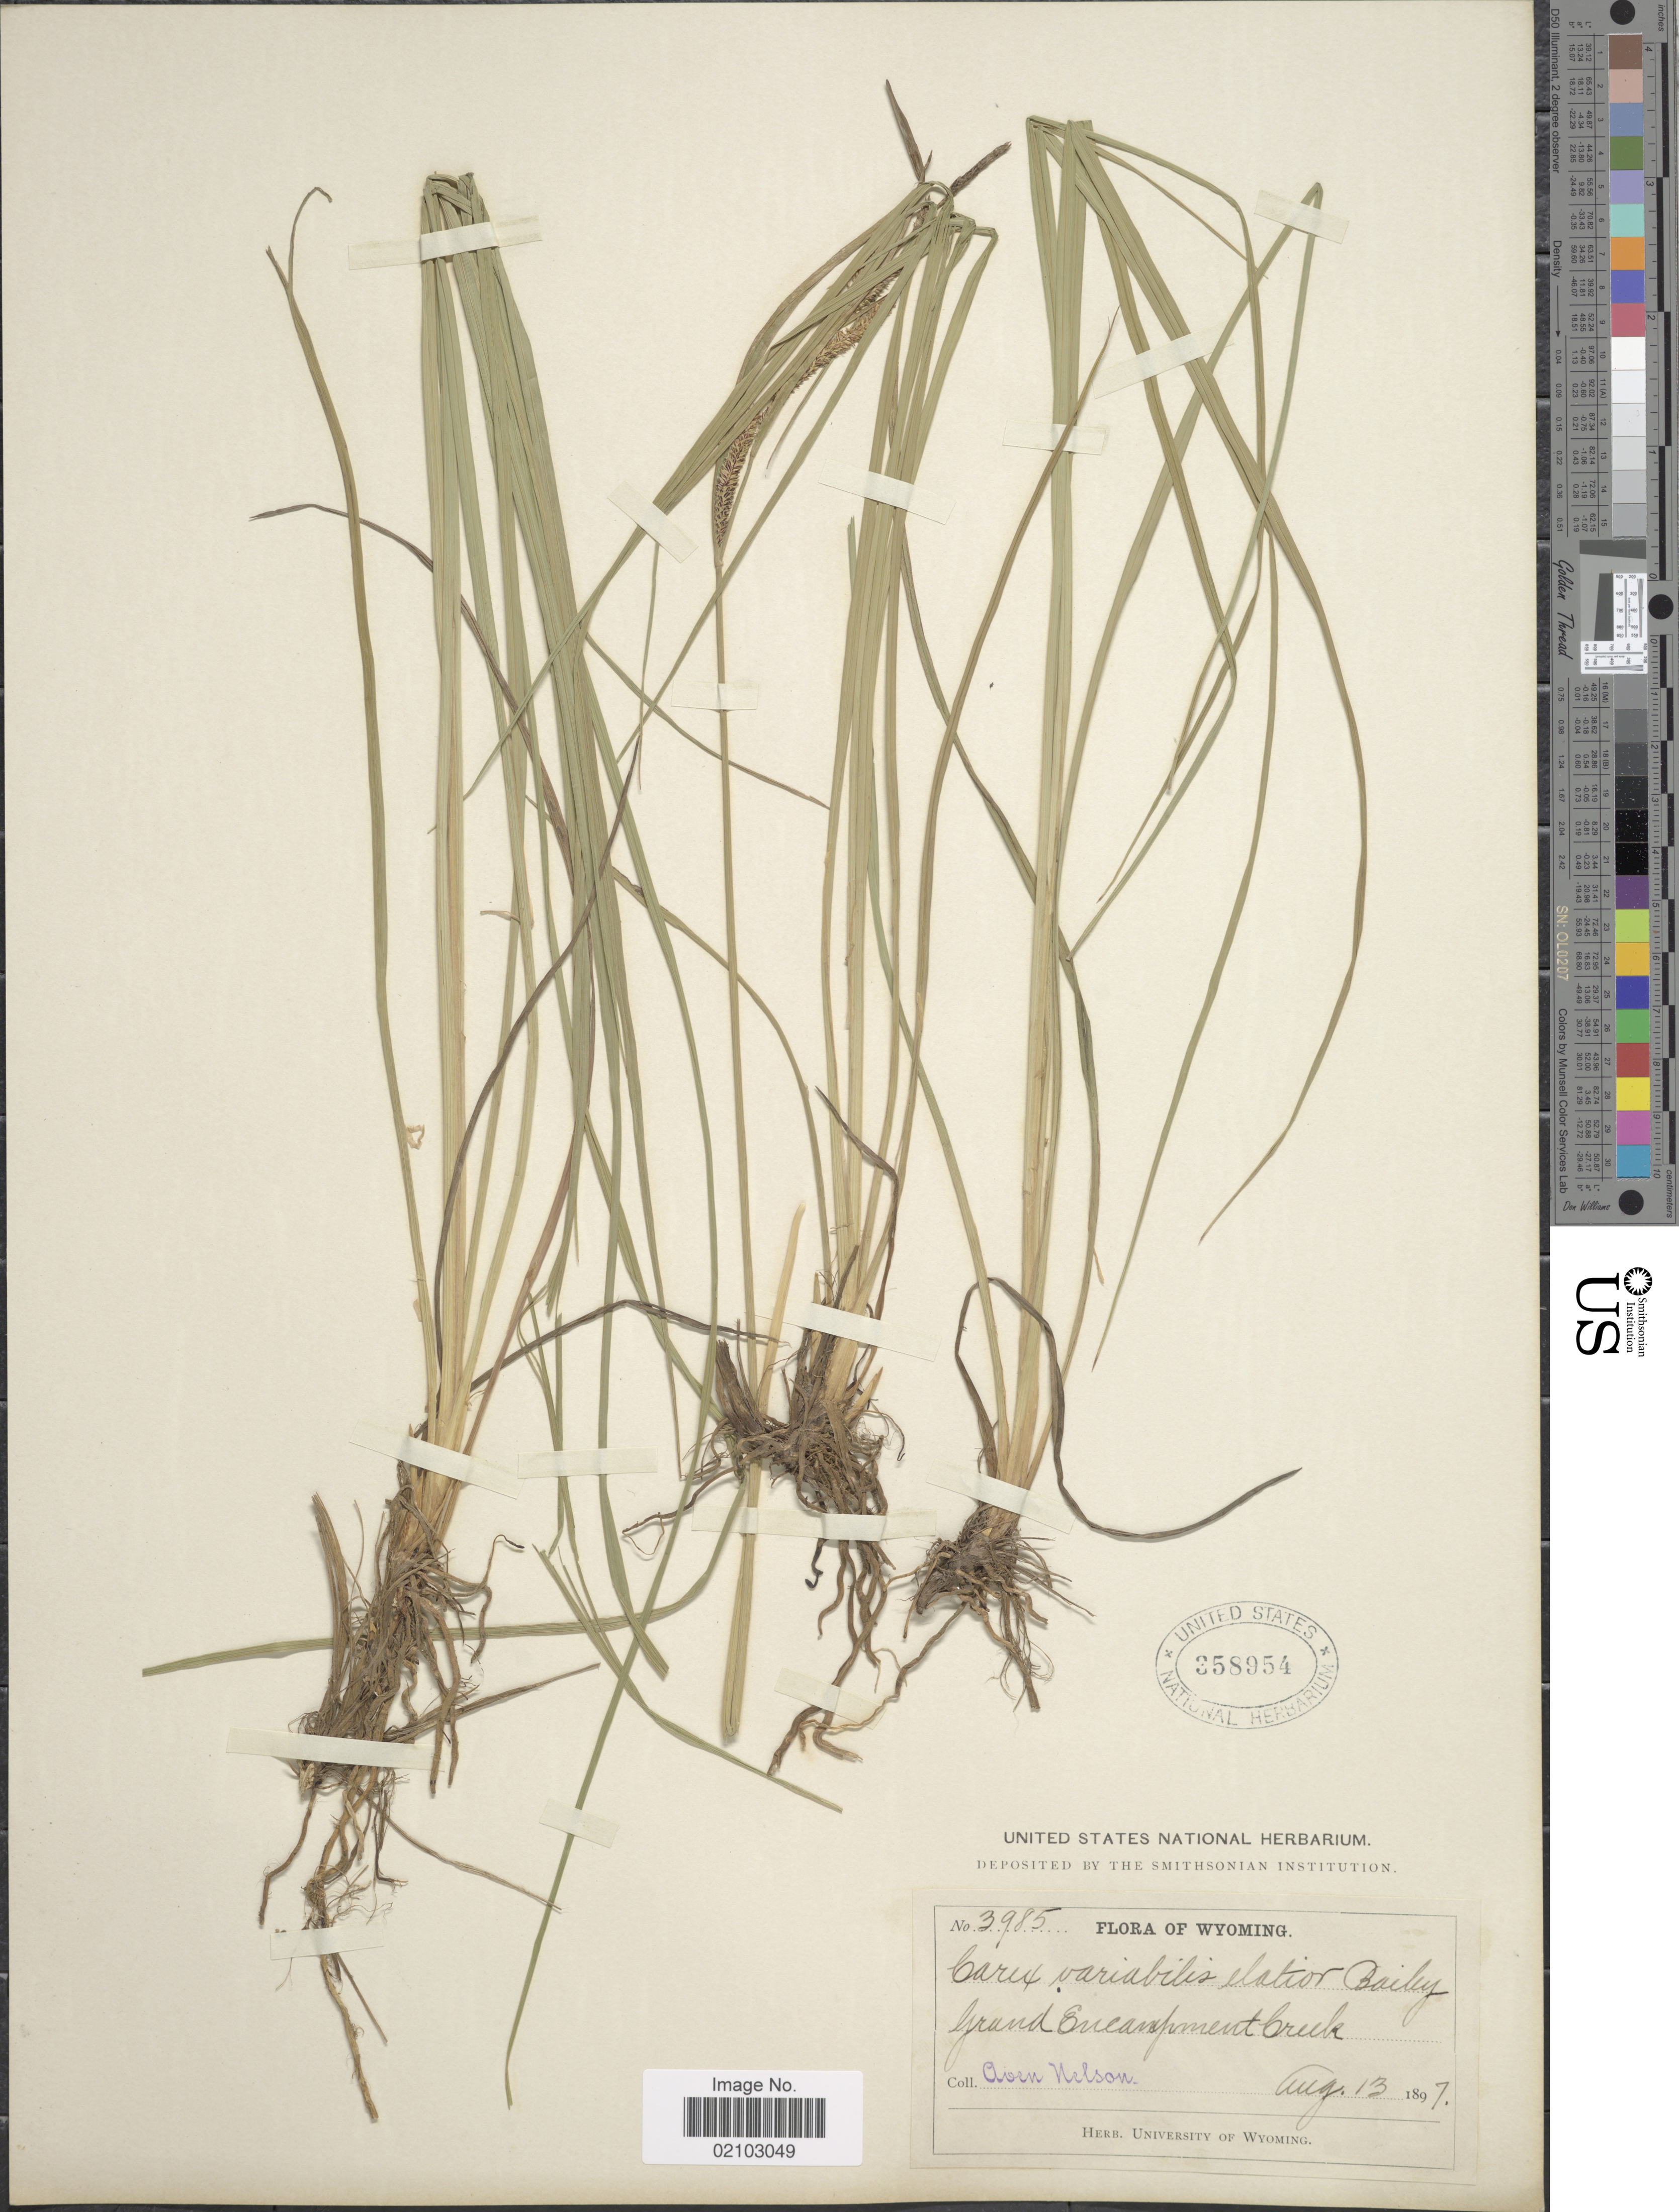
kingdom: Plantae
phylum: Tracheophyta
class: Liliopsida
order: Poales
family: Cyperaceae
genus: Carex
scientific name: Carex aquatilis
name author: Wahlenb.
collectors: A. Nelson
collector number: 3985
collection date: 1897-08-13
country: United States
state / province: Wyoming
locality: Grand Encampment Creek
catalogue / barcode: US 358954